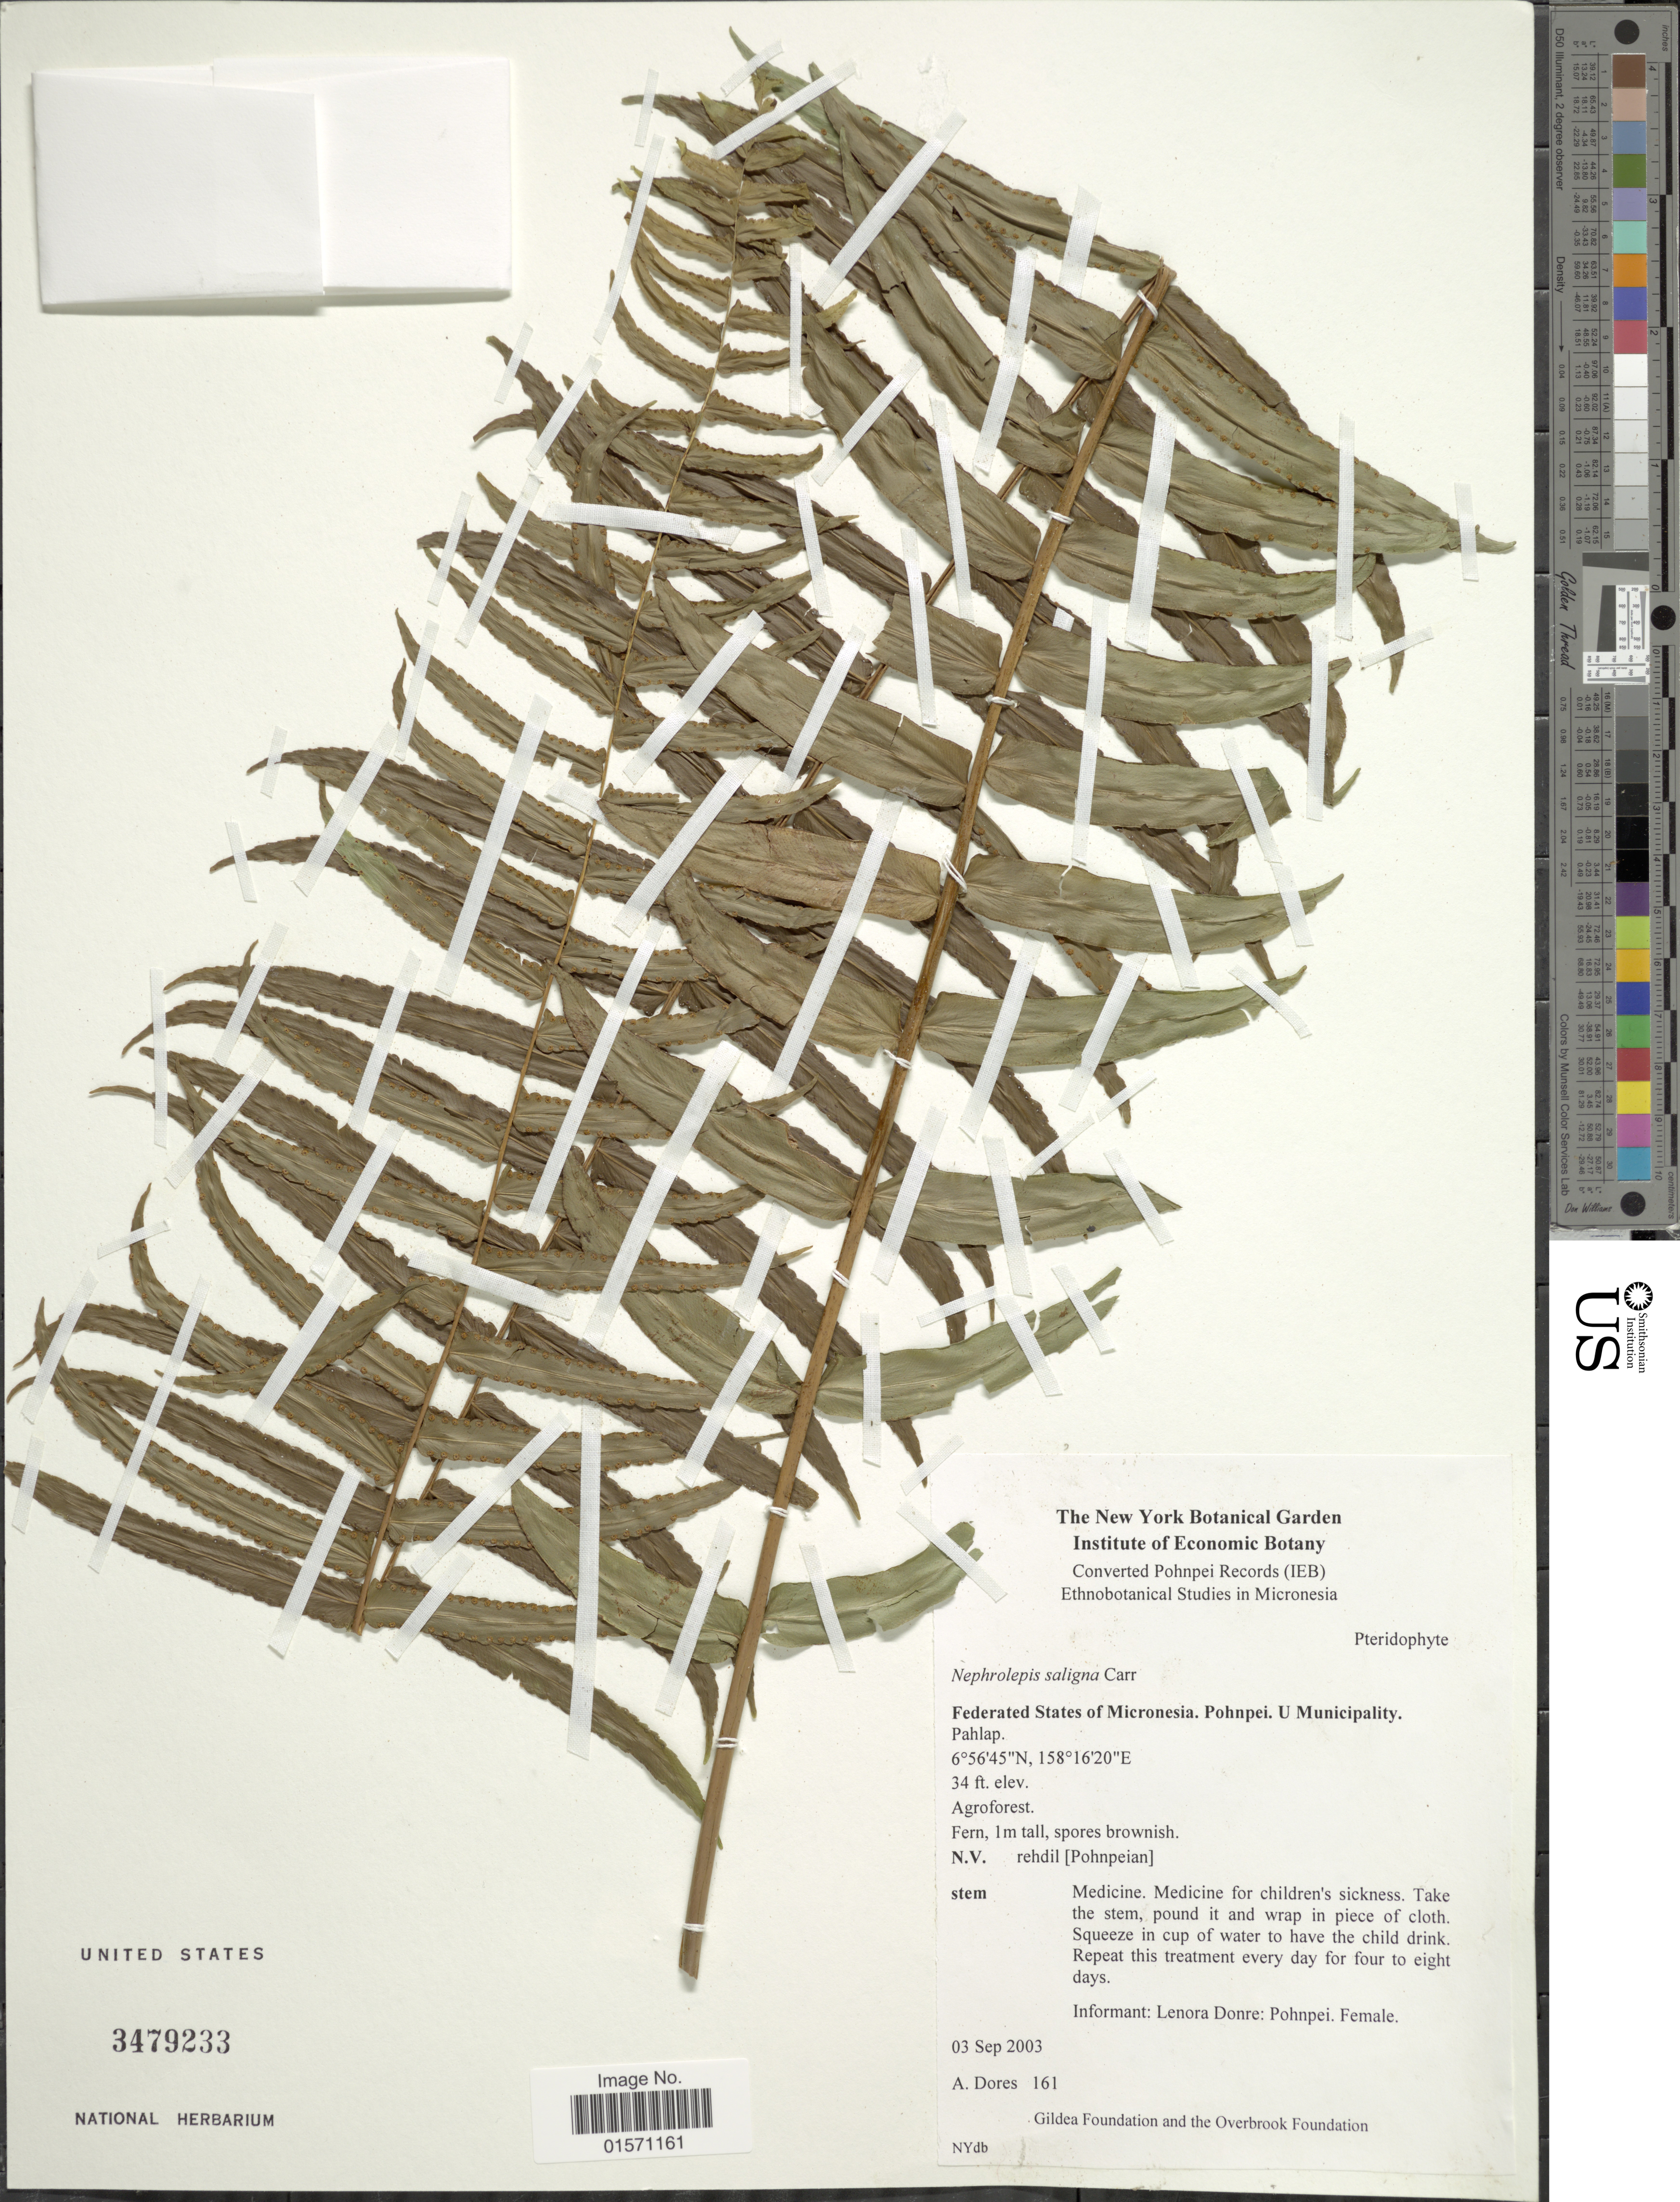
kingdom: Plantae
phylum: Tracheophyta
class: Polypodiopsida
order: Polypodiales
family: Nephrolepidaceae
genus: Nephrolepis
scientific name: Nephrolepis saligna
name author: Cav.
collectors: A. Dores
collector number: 161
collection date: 2003-09-03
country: Micronesia, Federated States of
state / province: Pohnpei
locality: U Municipality. Pahlap. Agroforest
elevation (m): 10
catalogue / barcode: US 3479233